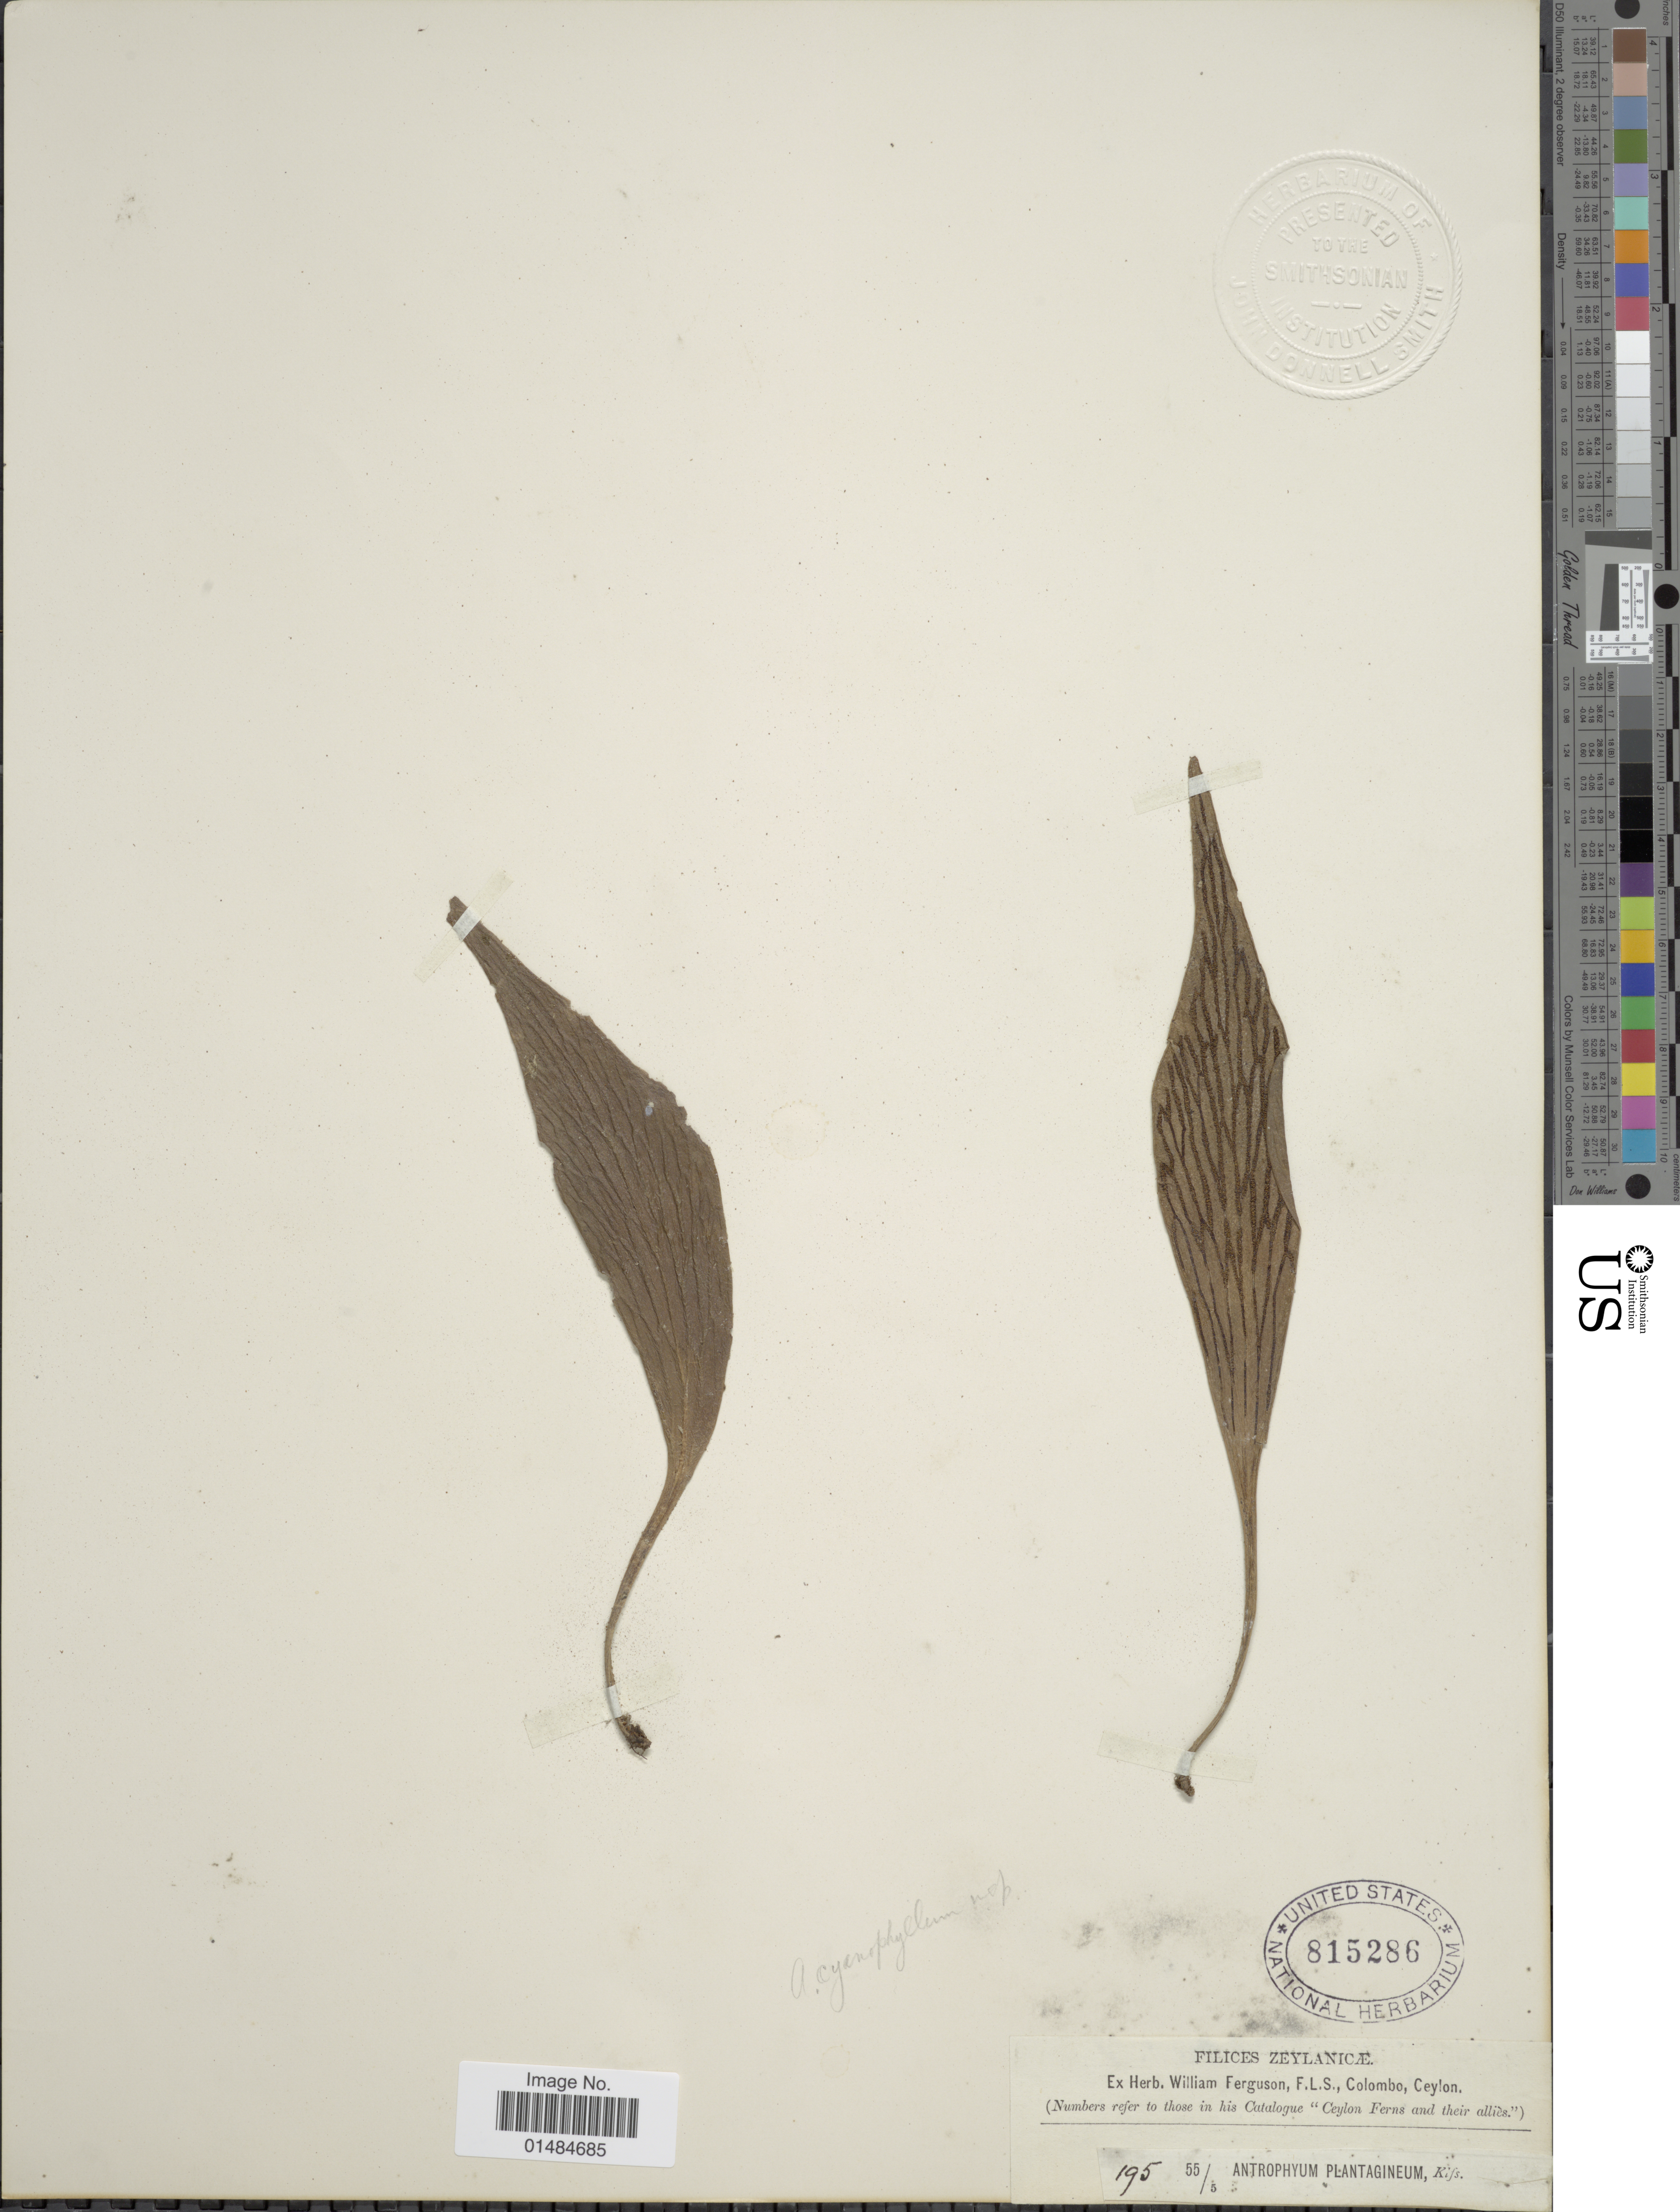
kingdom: Plantae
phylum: Tracheophyta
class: Polypodiopsida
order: Polypodiales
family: Pteridaceae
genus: Antrophyum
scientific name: Antrophyum cyanophyllum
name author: Benedict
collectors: ex herb. W. Ferguson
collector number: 195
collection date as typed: Transcribed d/m/y: /5/55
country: Sri Lanka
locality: Zeylanicae, Ceylon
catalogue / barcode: US 815286